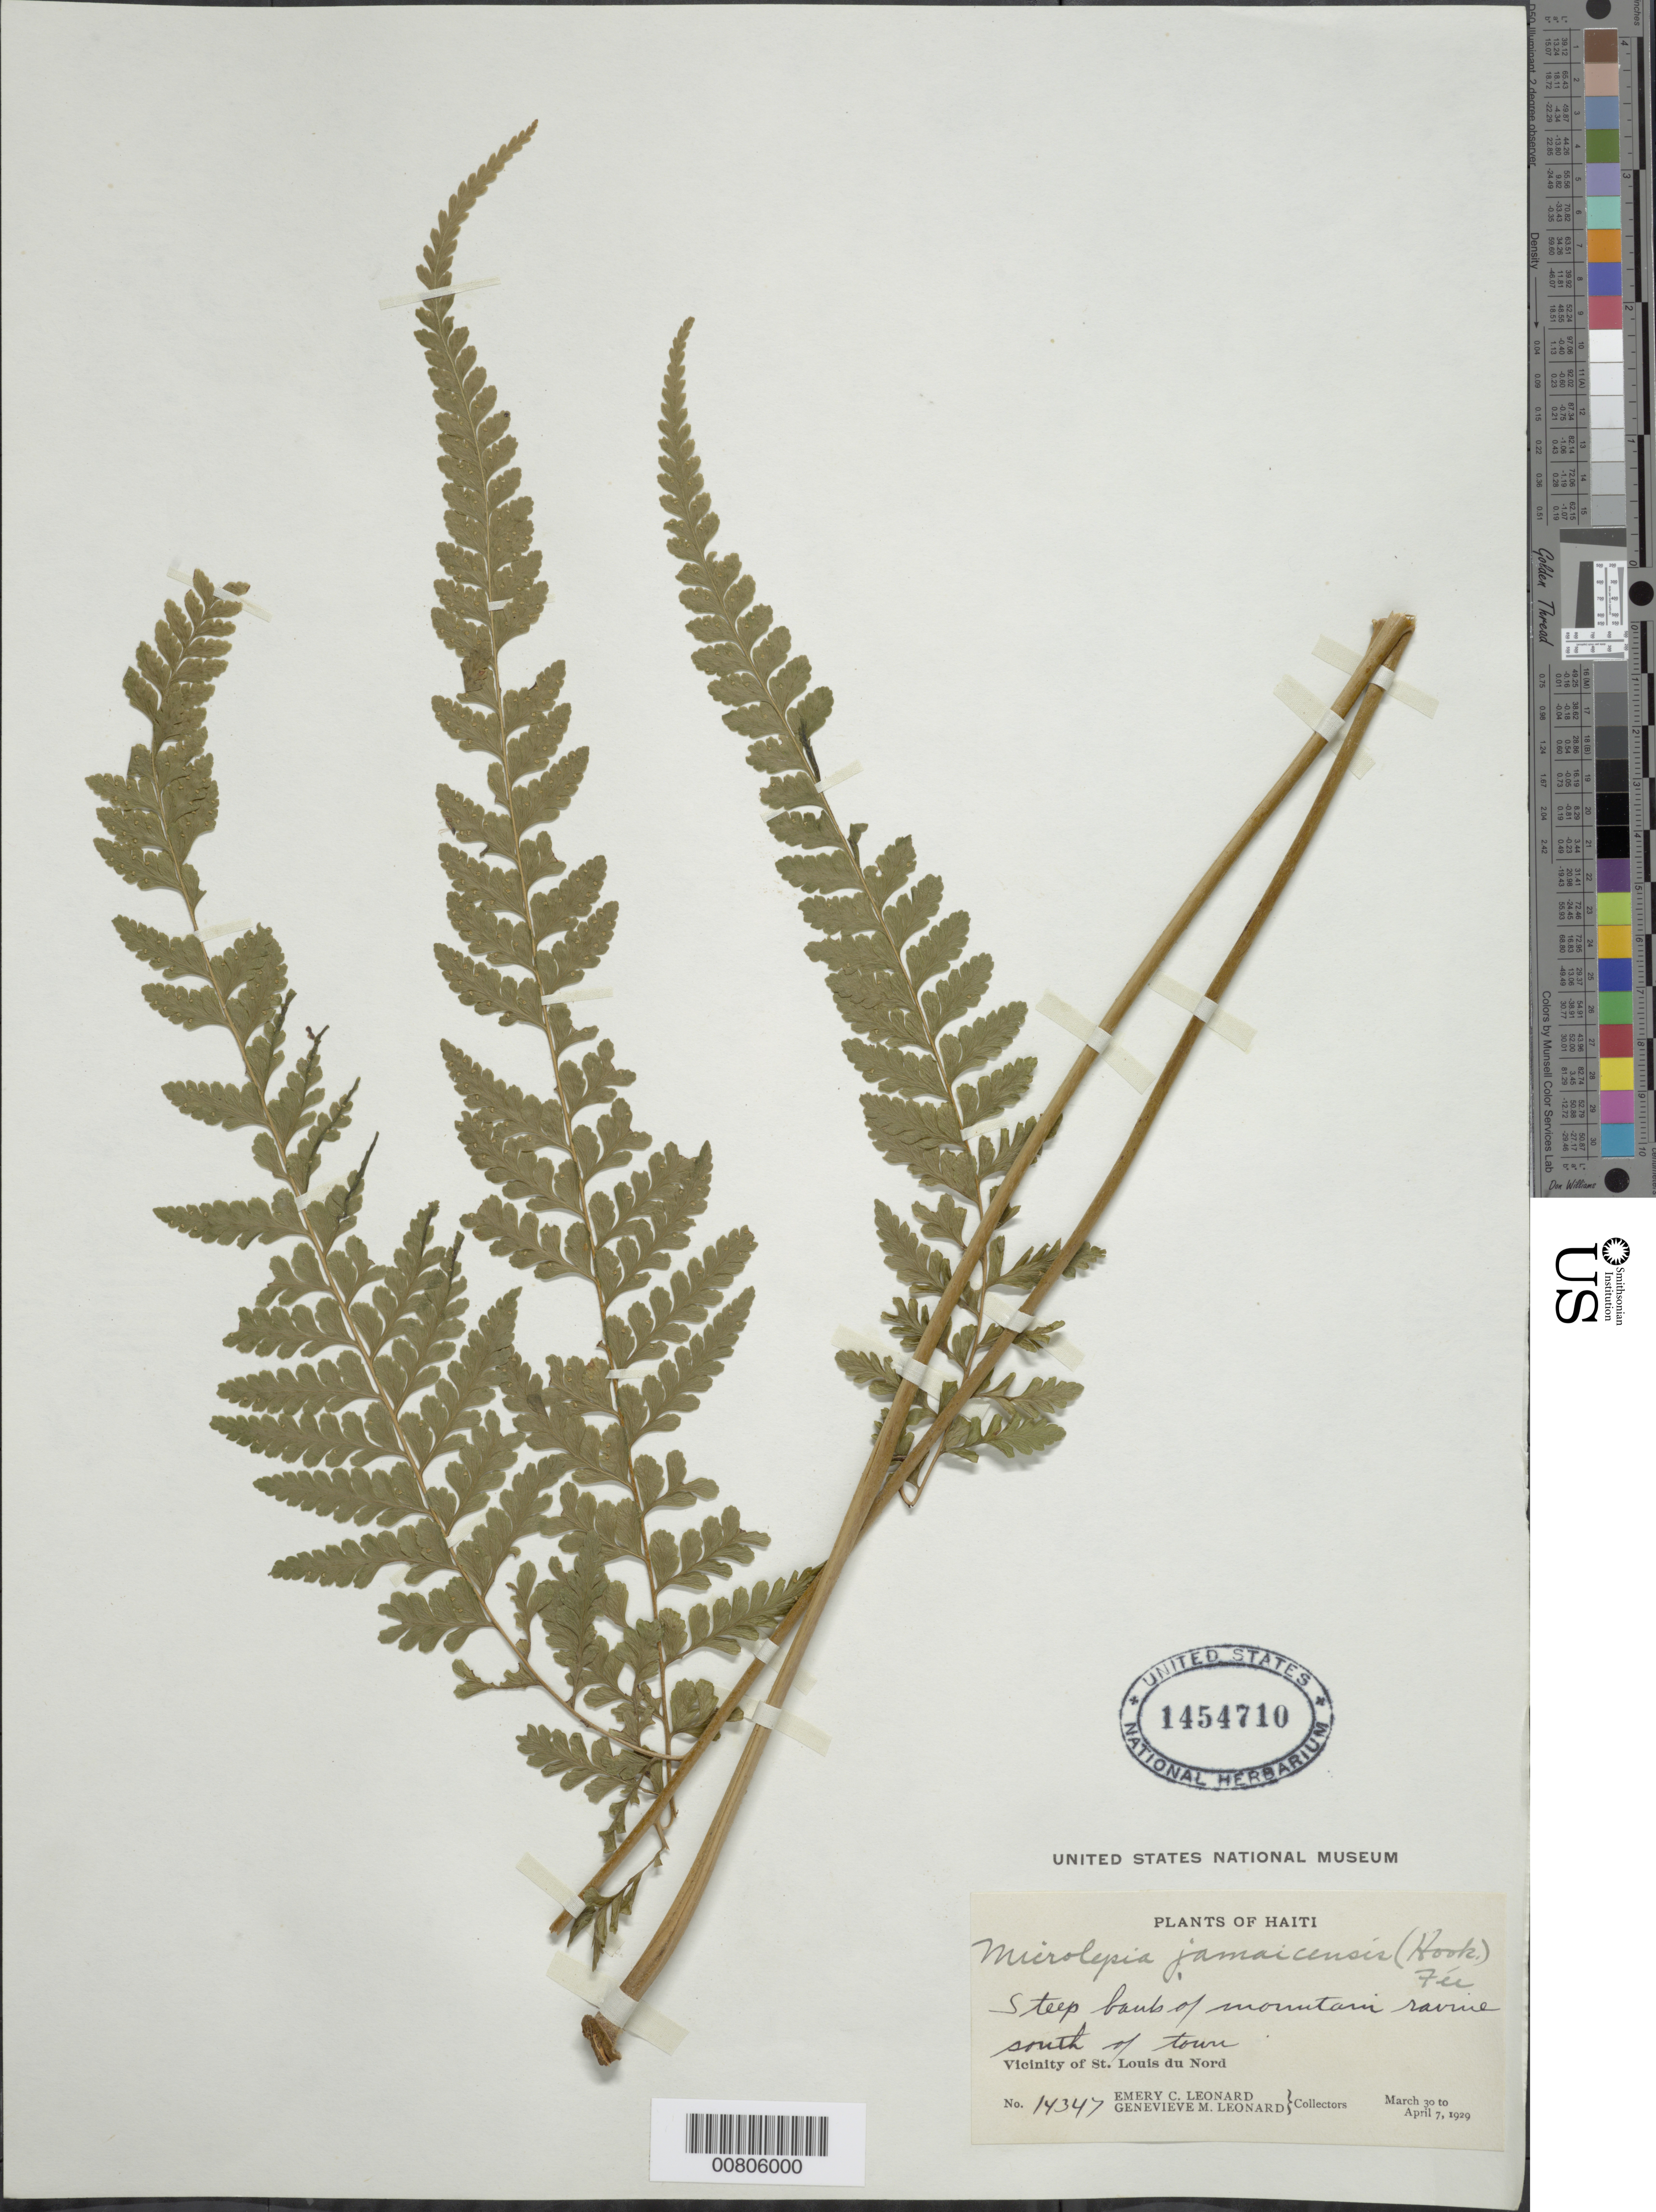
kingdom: Plantae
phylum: Tracheophyta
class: Polypodiopsida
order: Polypodiales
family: Dennstaedtiaceae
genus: Microlepia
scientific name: Microlepia jamaicensis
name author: (Hook.) Fée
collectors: E. C. Leonard & G. M. Leonard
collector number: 14347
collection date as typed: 30 Mar 1929 to 07 Apr 1929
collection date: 1929-03-30/1929-04-07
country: Haiti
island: Hispaniola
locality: St. Louis du Nord, S of town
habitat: Steep bank of mountain ravine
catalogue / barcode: US 1454710